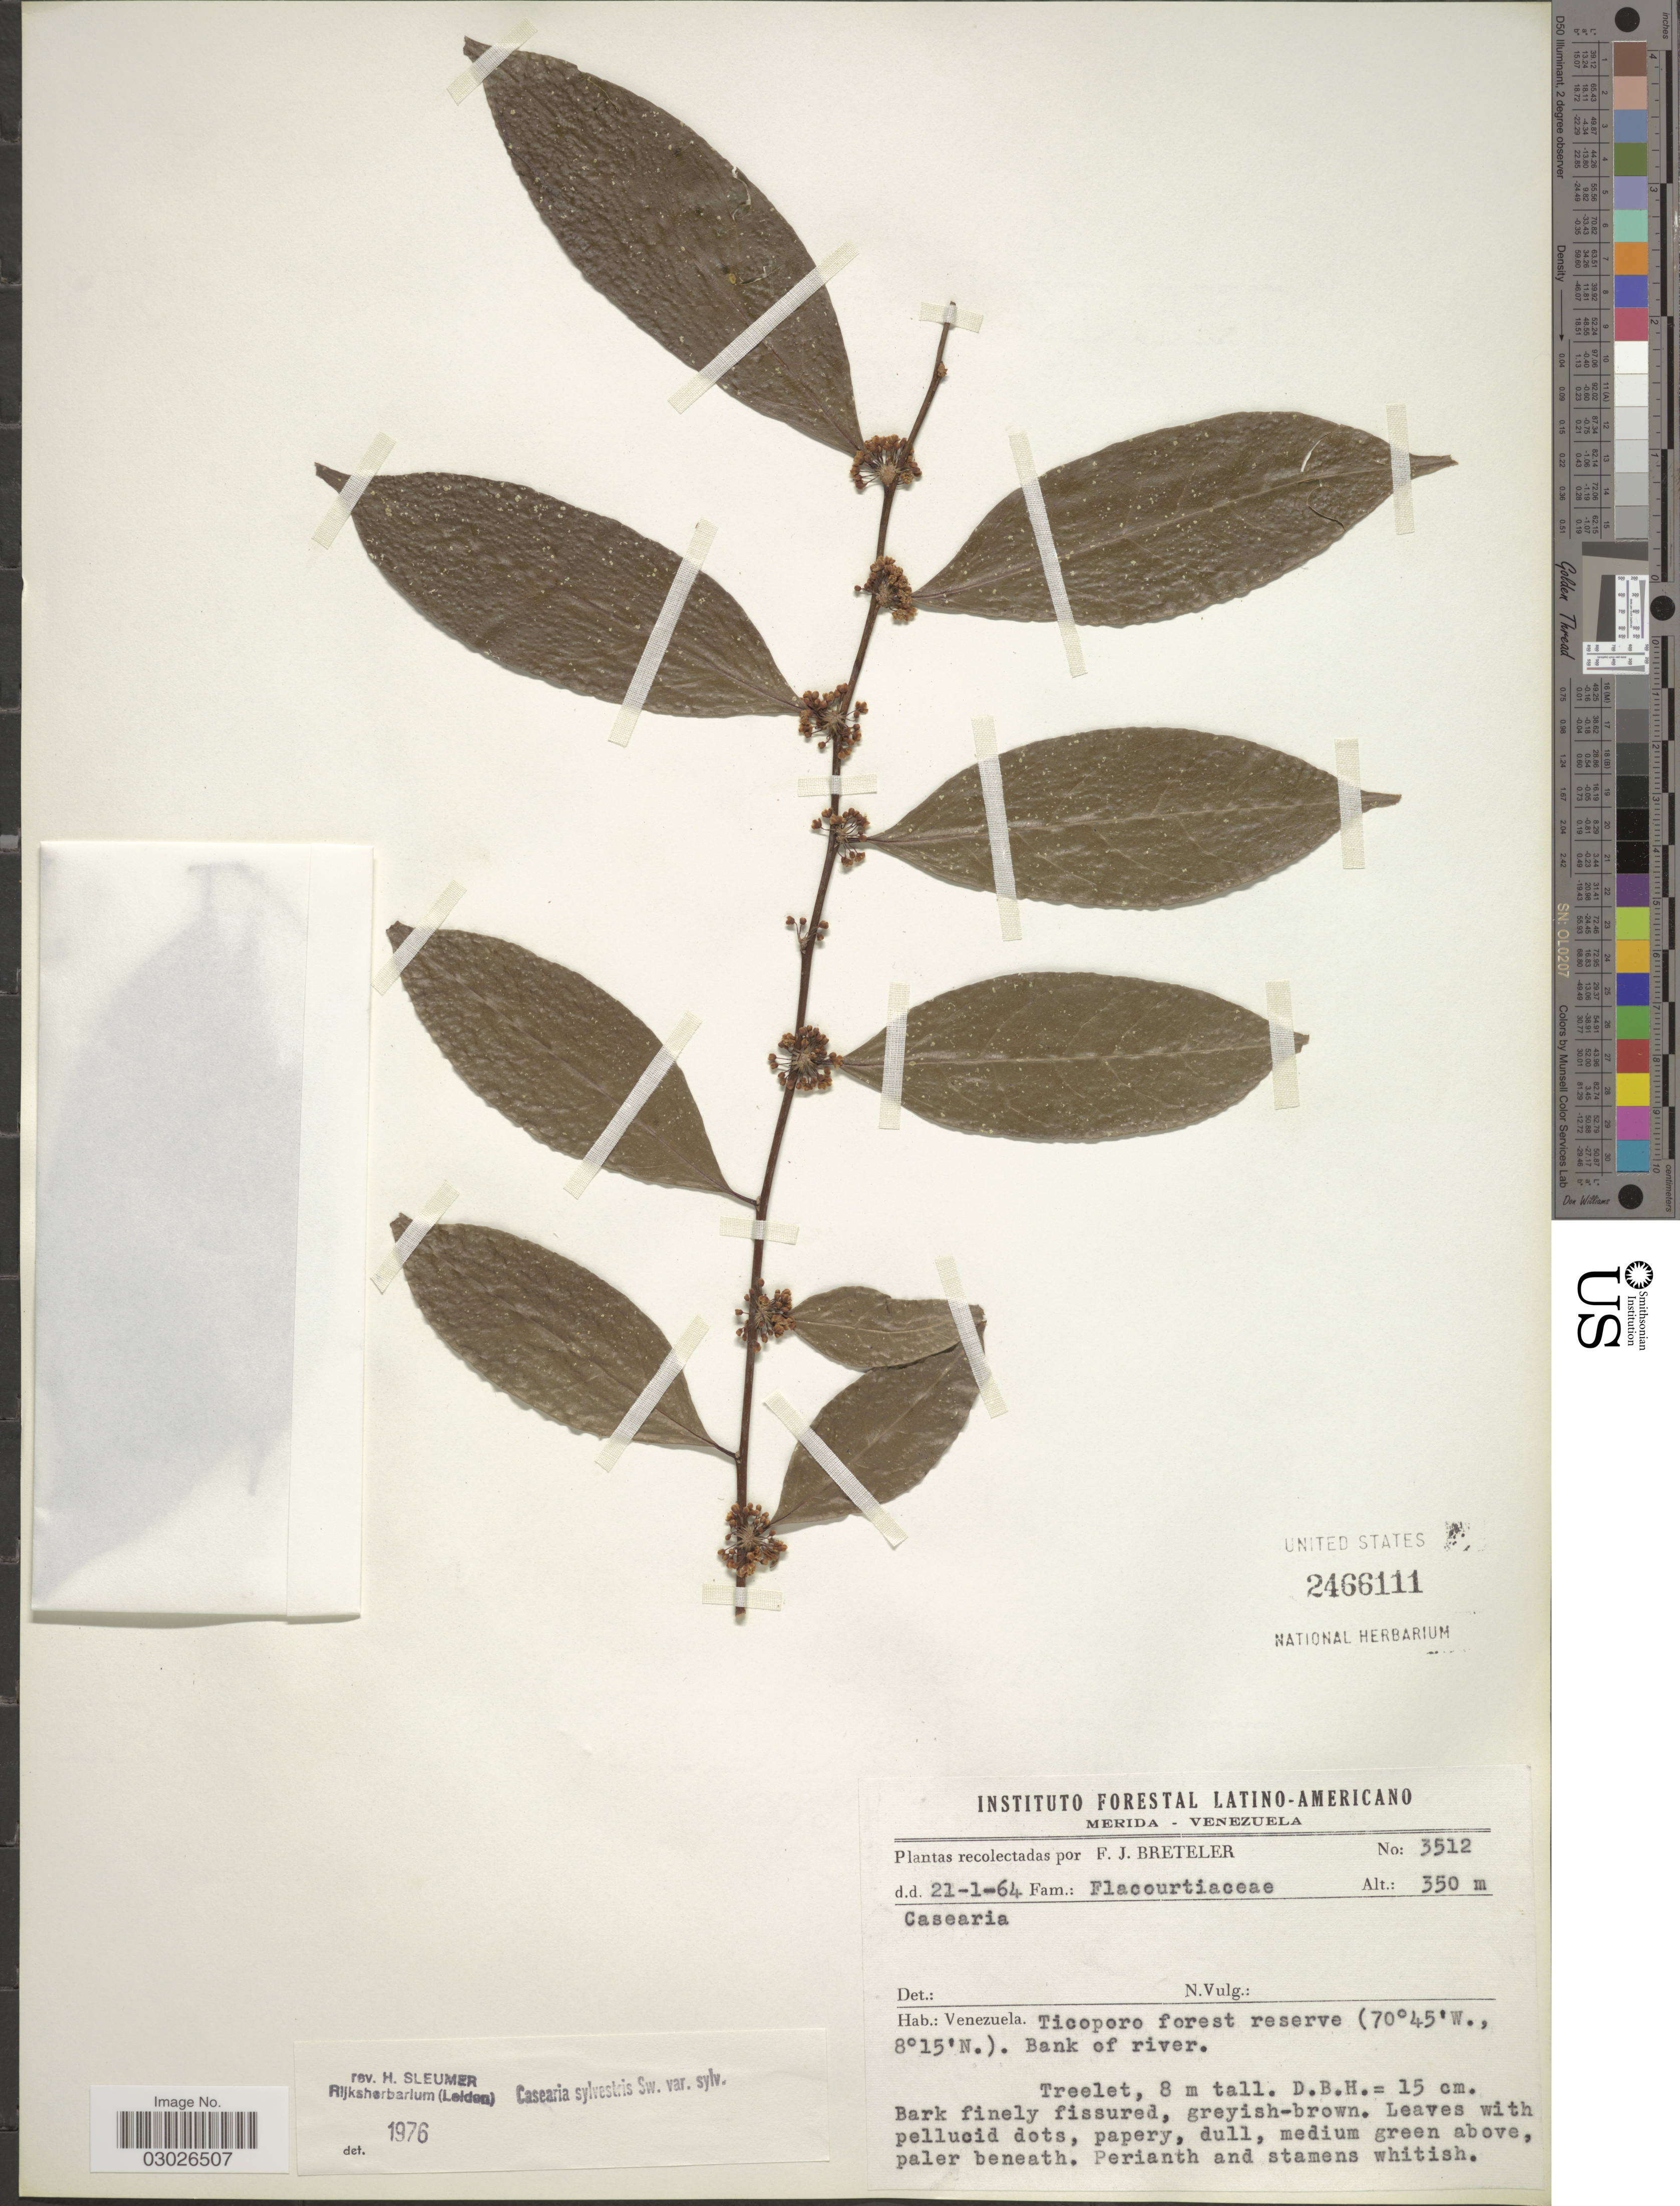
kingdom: Plantae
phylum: Tracheophyta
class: Magnoliopsida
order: Malpighiales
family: Salicaceae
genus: Casearia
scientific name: Casearia sylvestris var. sylvestris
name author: Sw.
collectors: F. J. Breteler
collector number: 3512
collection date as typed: Transcribed d/m/y: 21/1/64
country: Venezuela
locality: Ticoporo forest reserve, Bank of river.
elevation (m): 350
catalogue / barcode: US 2466111